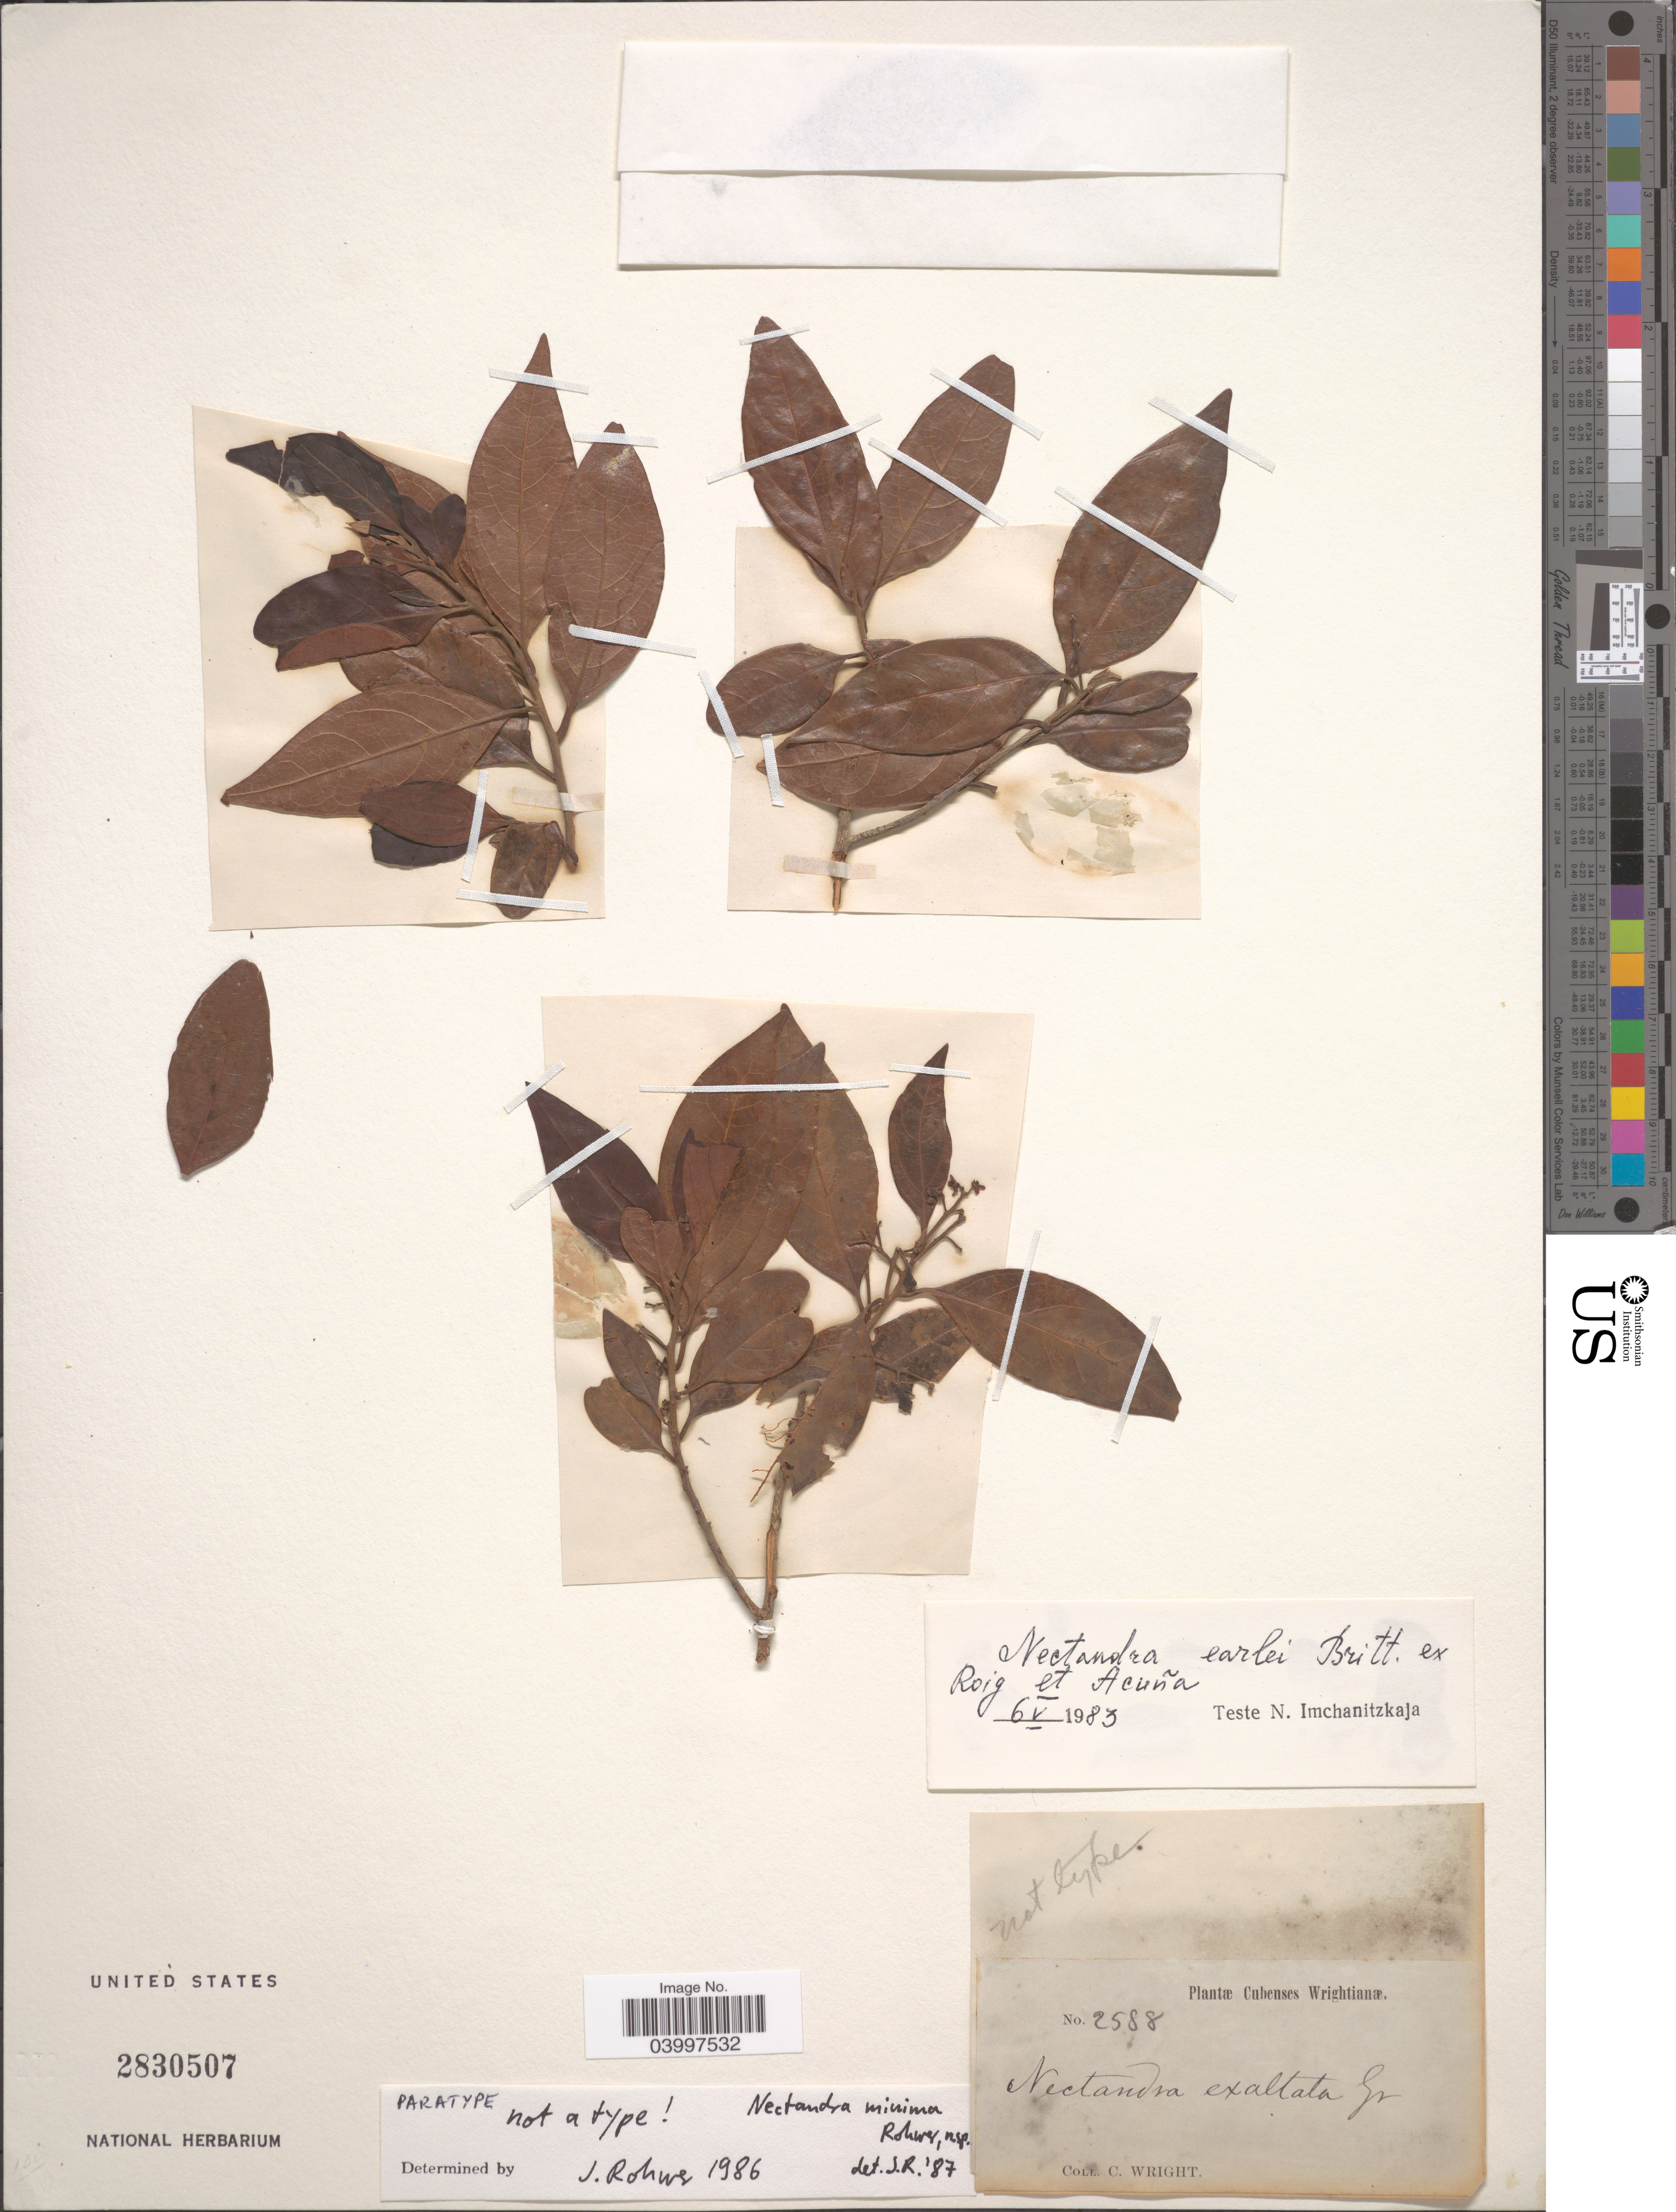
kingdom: Plantae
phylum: Tracheophyta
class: Magnoliopsida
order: Laurales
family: Lauraceae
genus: Nectandra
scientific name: Nectandra minima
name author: Rohwer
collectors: C. Wright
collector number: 2588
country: Cuba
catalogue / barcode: US 2830507